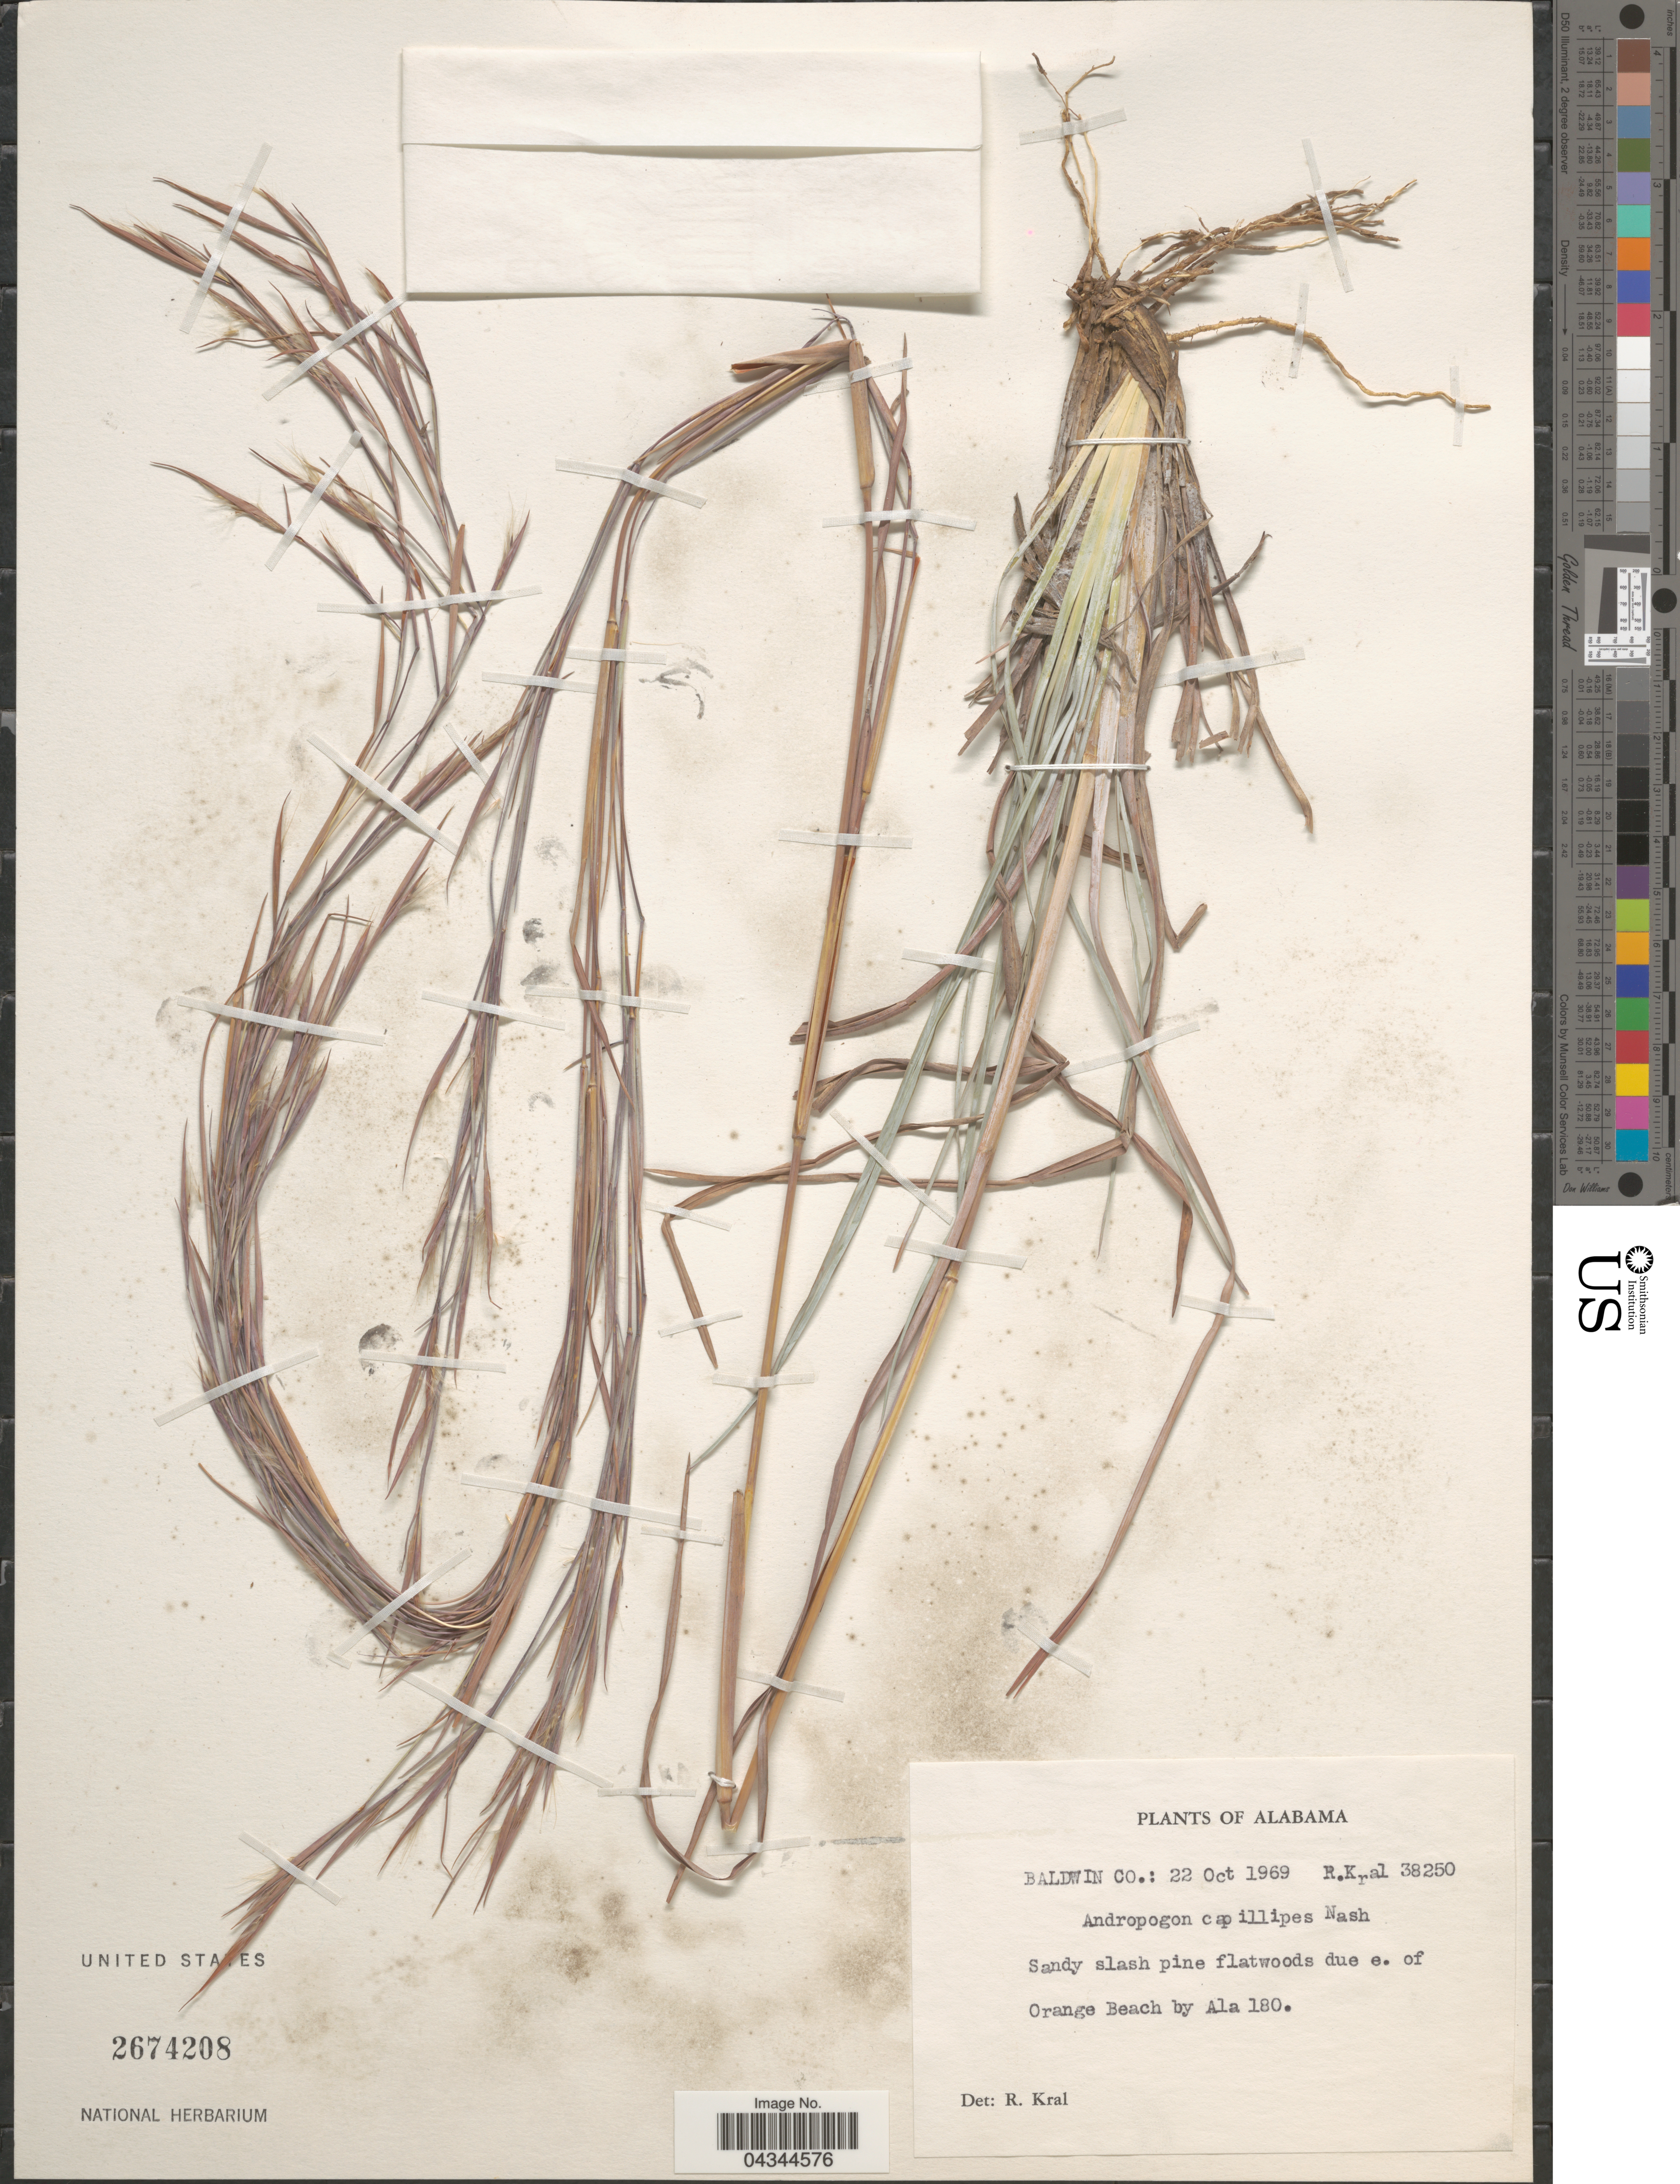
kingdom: Plantae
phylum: Tracheophyta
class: Liliopsida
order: Poales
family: Poaceae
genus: Andropogon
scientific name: Andropogon virginicus var. glaucus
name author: Hack. in A. DC.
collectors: R. Kral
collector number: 38250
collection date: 1969-10-22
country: United States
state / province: Alabama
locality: Baldwin Co. Sandy slash pine flatwoods due e. of Orange Beach by Ala 180.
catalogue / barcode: US 2674208